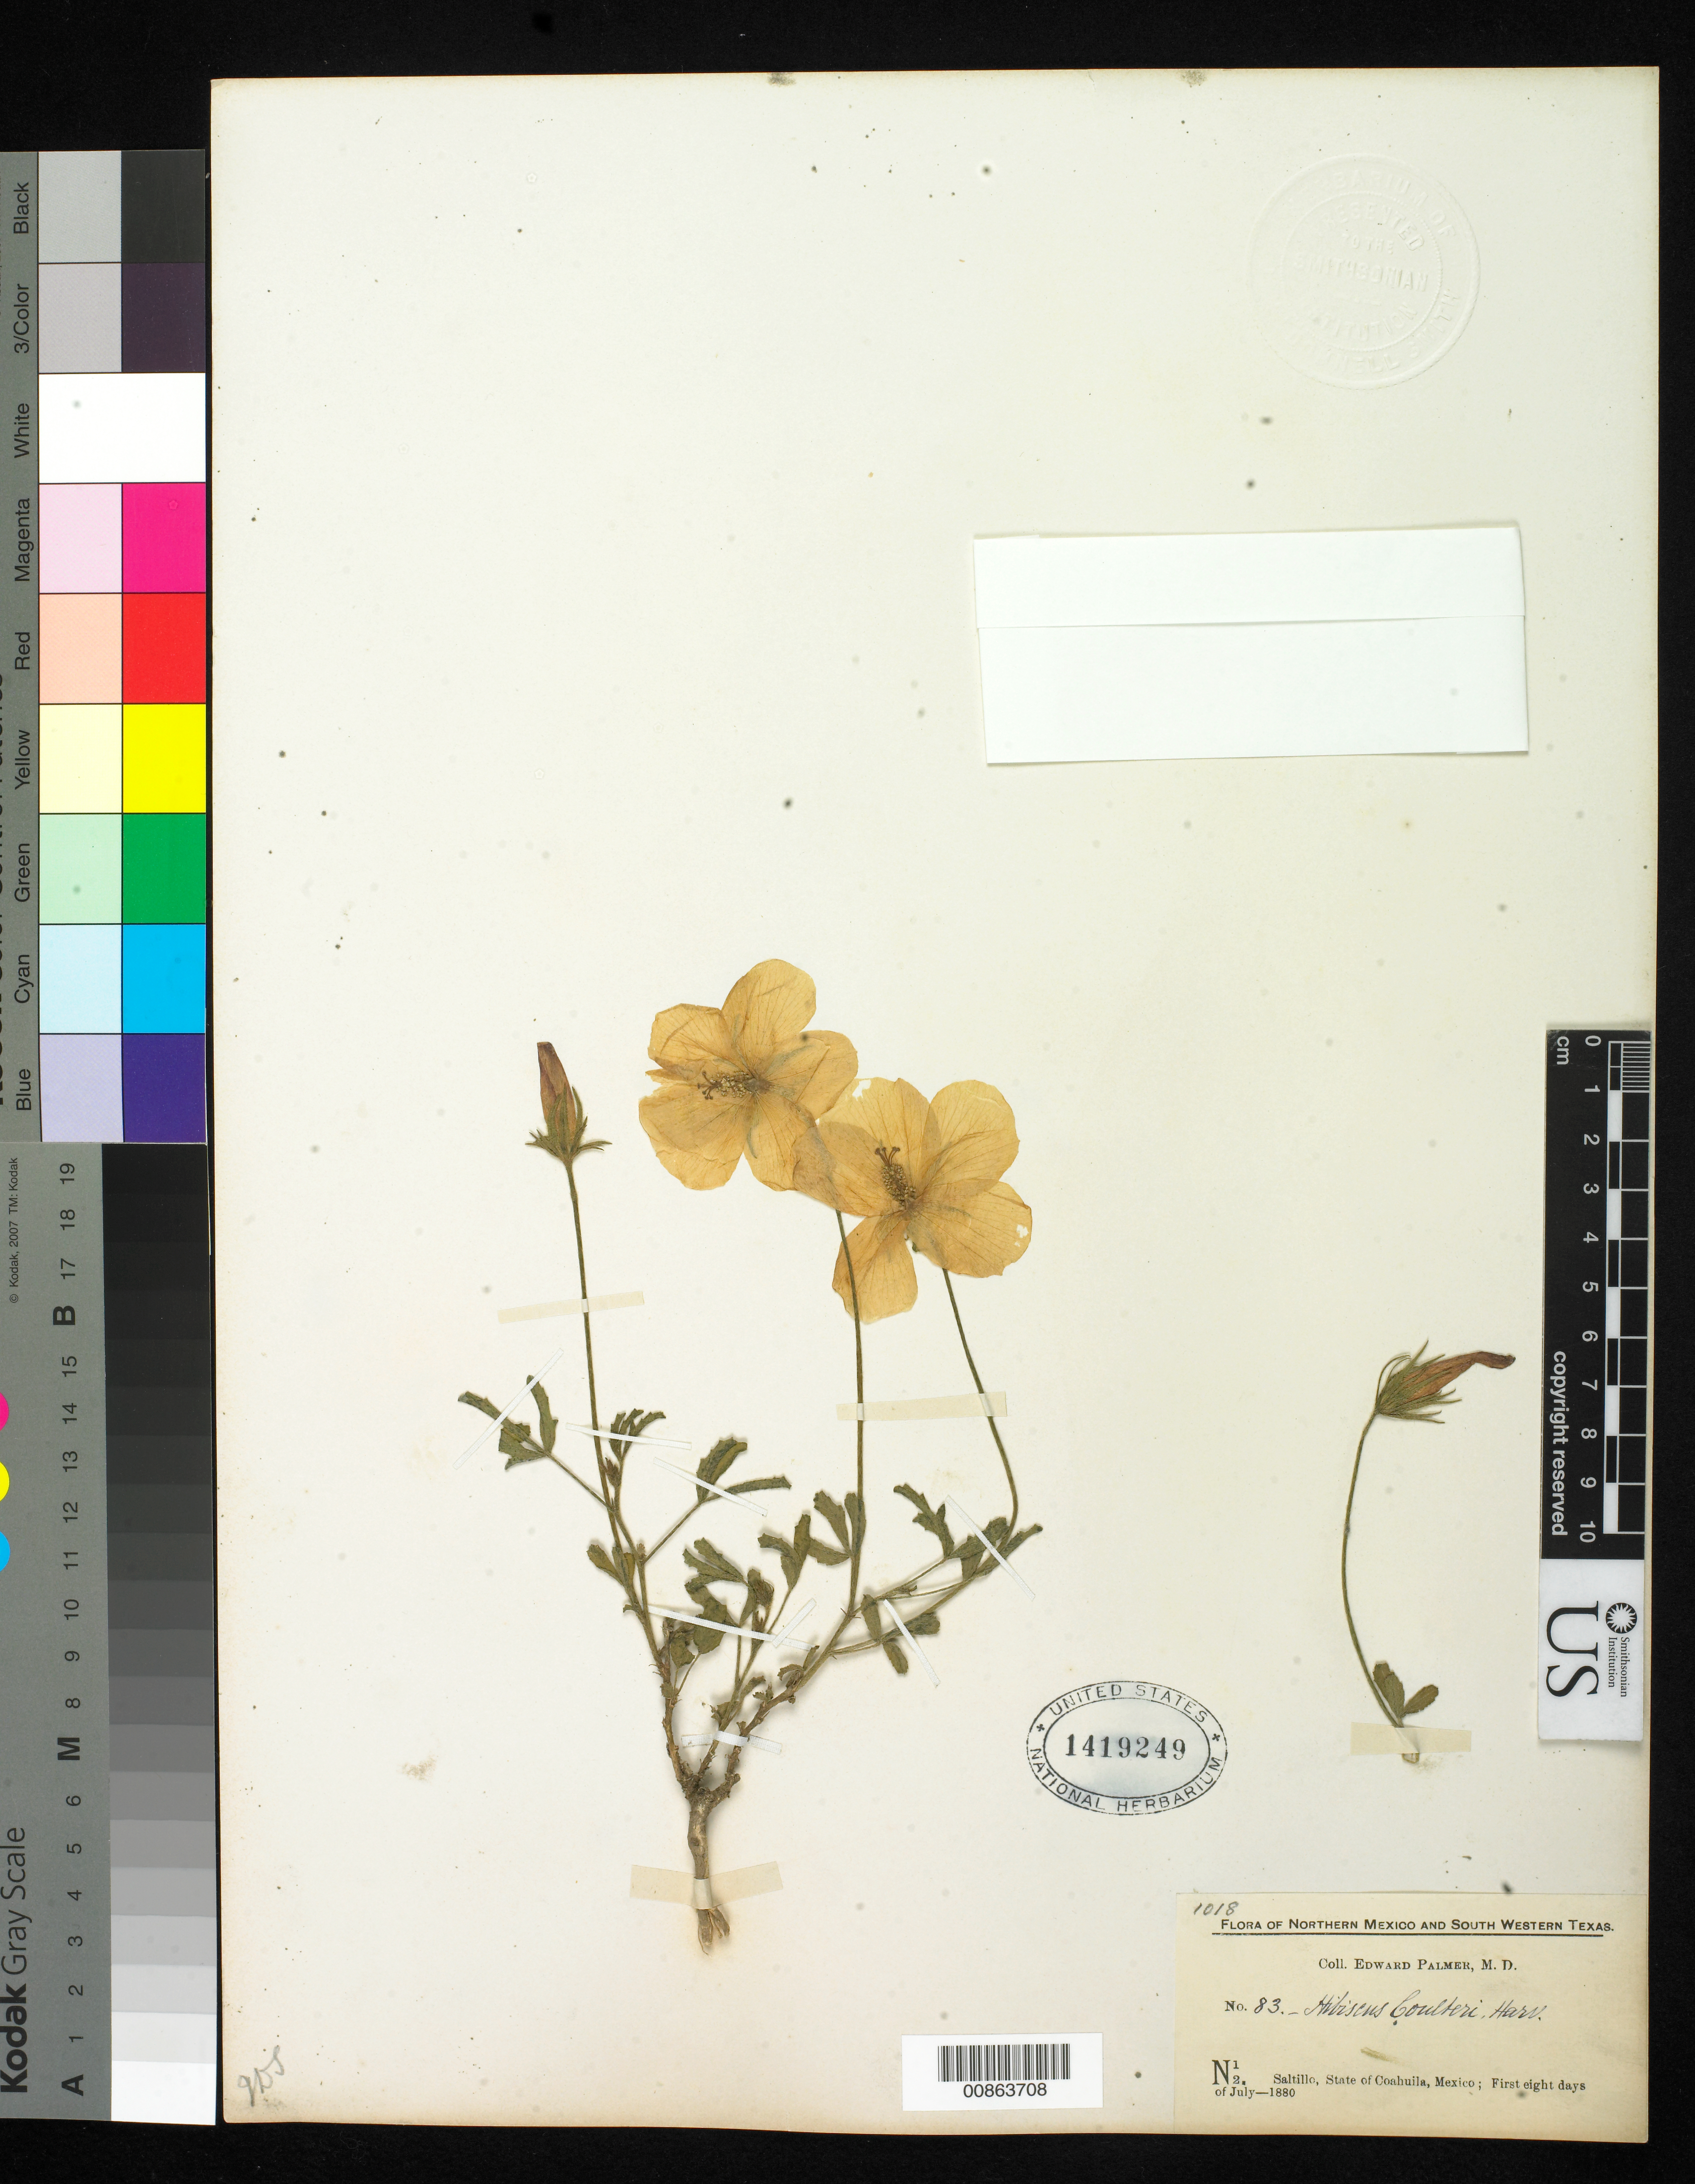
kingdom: Plantae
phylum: Tracheophyta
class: Magnoliopsida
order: Malvales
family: Malvaceae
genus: Hibiscus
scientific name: Hibiscus coulteri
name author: Harv. ex A. Gray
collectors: E. Palmer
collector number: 83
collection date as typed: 01 Jul 1880 to 08 Jul 1880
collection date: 1880-07-01/1880-07-08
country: Mexico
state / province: Coahuila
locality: N12. Saltillo, Coahuila.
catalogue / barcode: US 1419249